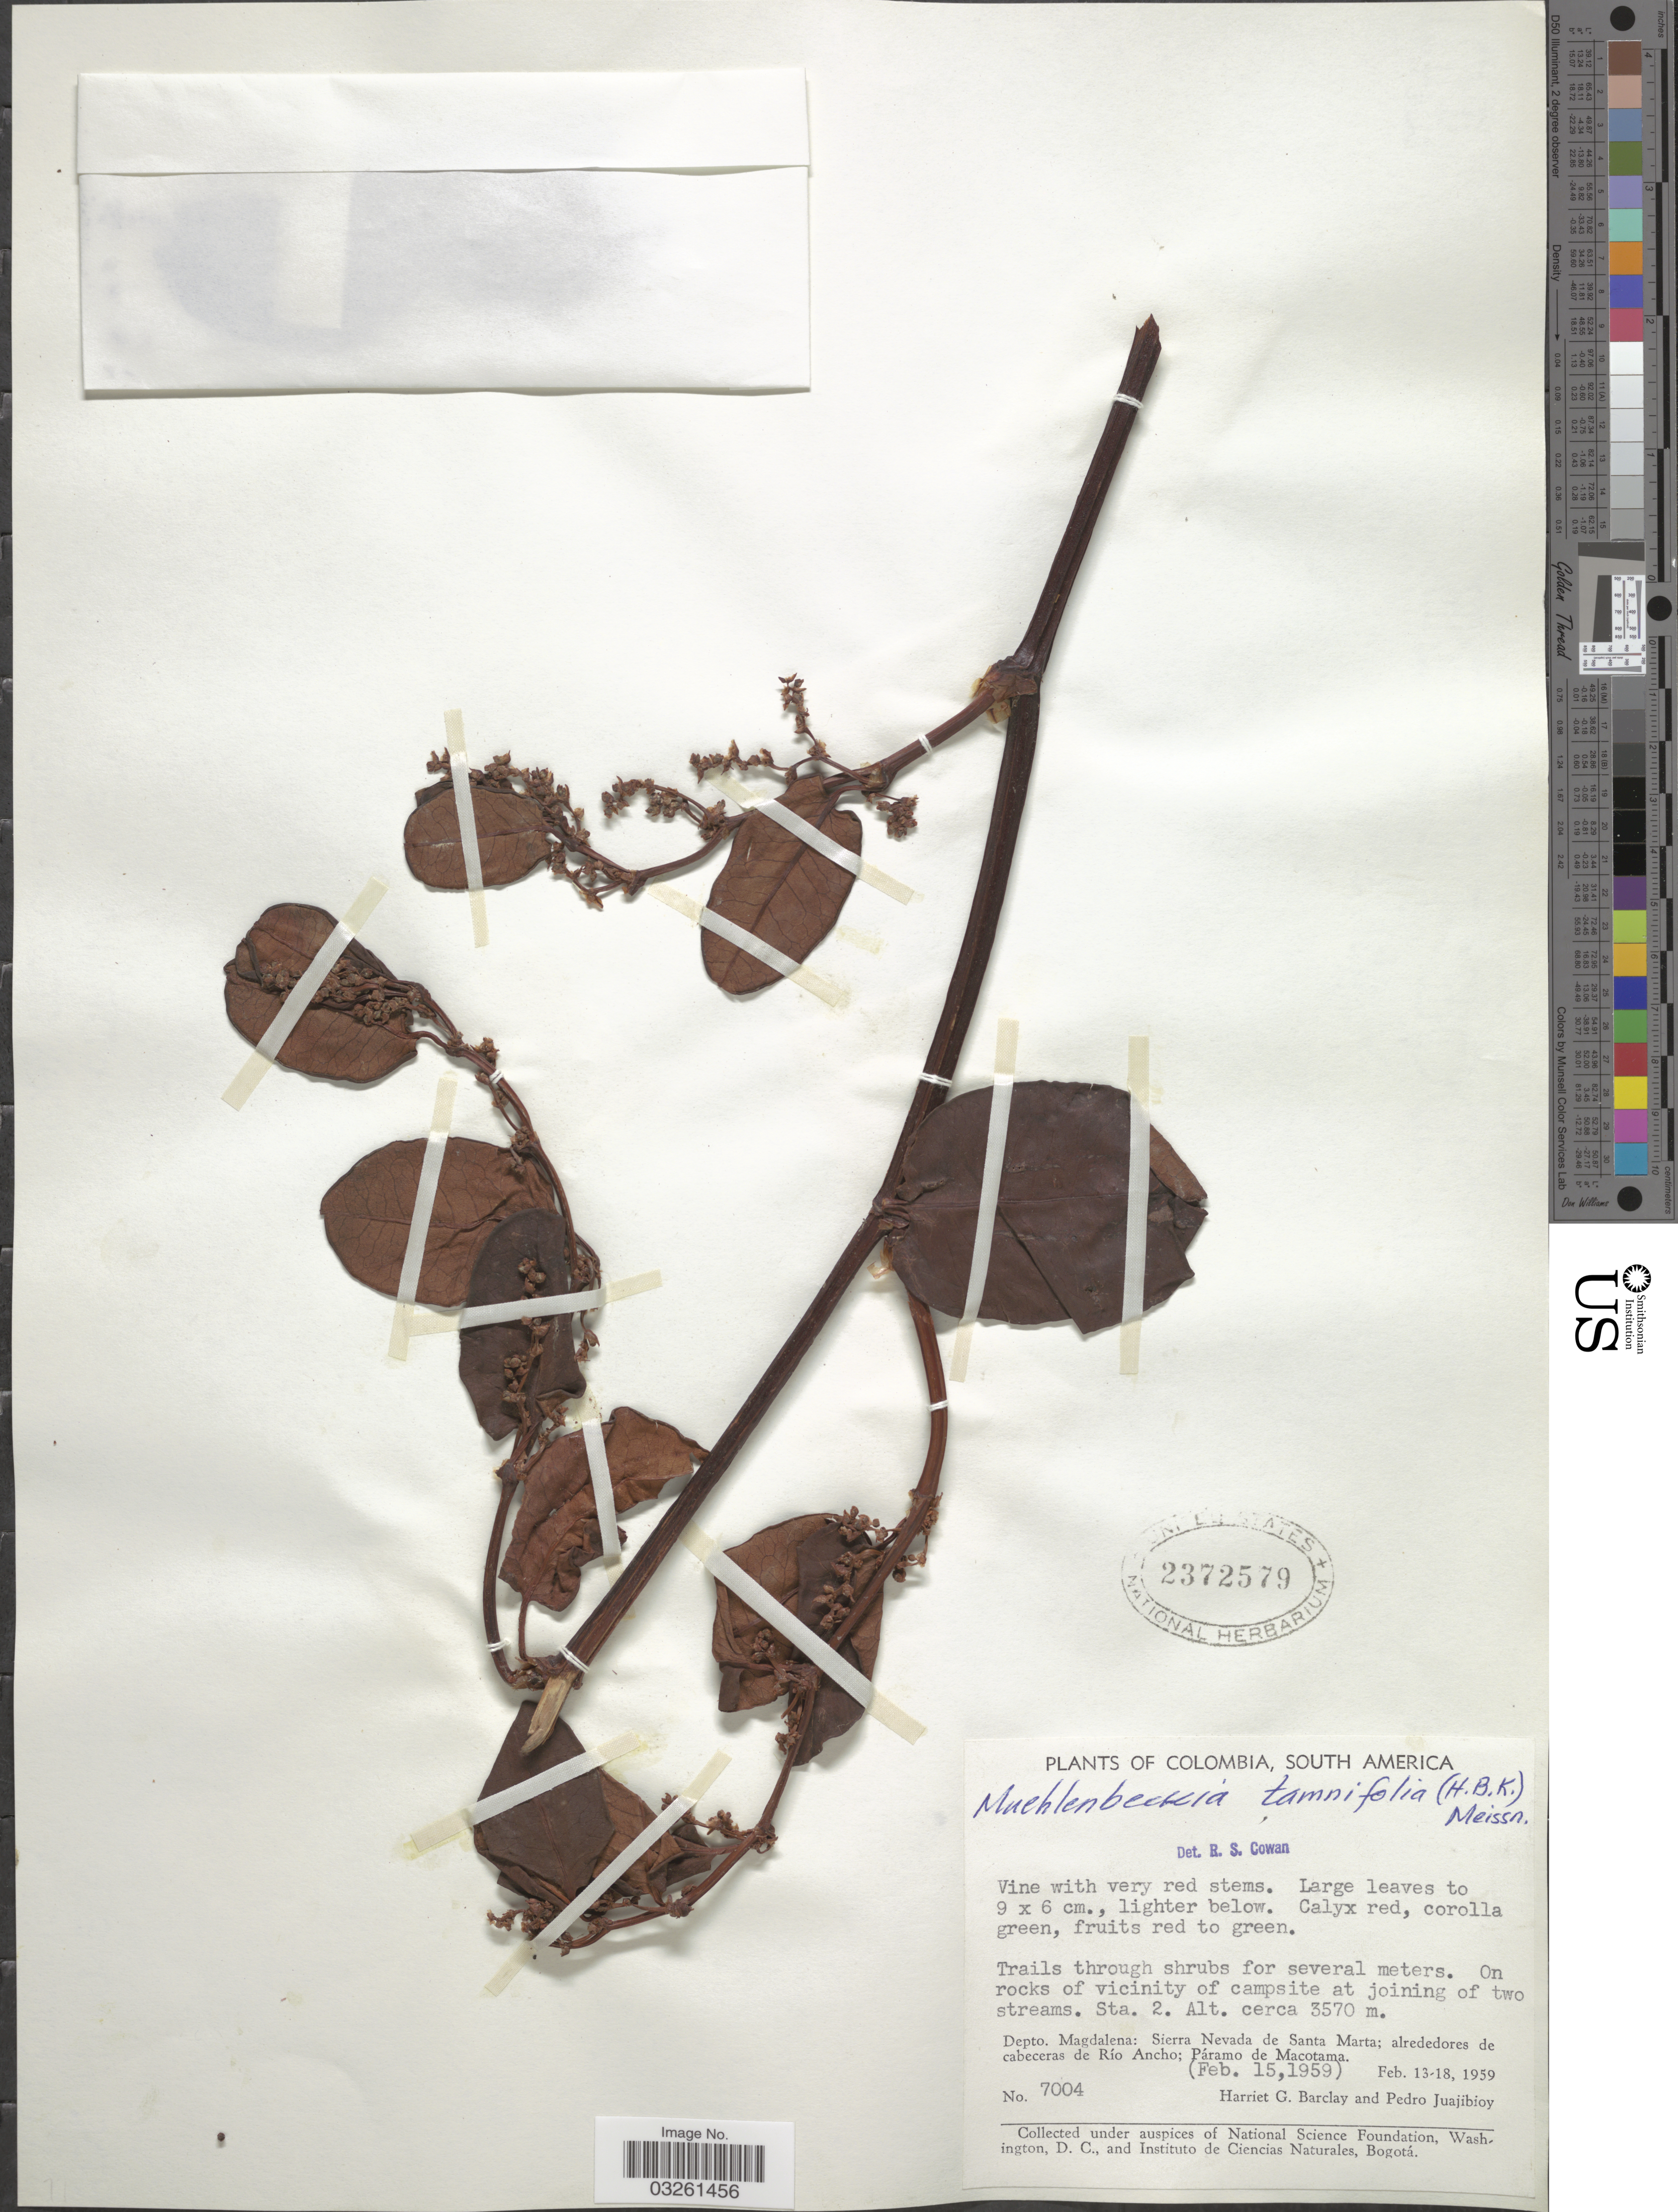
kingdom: Plantae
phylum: Tracheophyta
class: Magnoliopsida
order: Caryophyllales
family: Polygonaceae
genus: Muehlenbeckia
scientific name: Muehlenbeckia tamnifolia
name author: (Kunth) Meisn.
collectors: H. G. Barclay & P. Juajibioy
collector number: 7004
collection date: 1959-02-13/1959-02-18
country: Colombia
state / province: Magdalena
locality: On rocks of vicinity of campsite at joining of two streams. Sta. 2. Depto. Magdalena: Sierra Nevada de Santa Marta; alrededores de cabecceras de Río Ancho; Páramo de Macotama.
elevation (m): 3570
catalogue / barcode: US 2372579